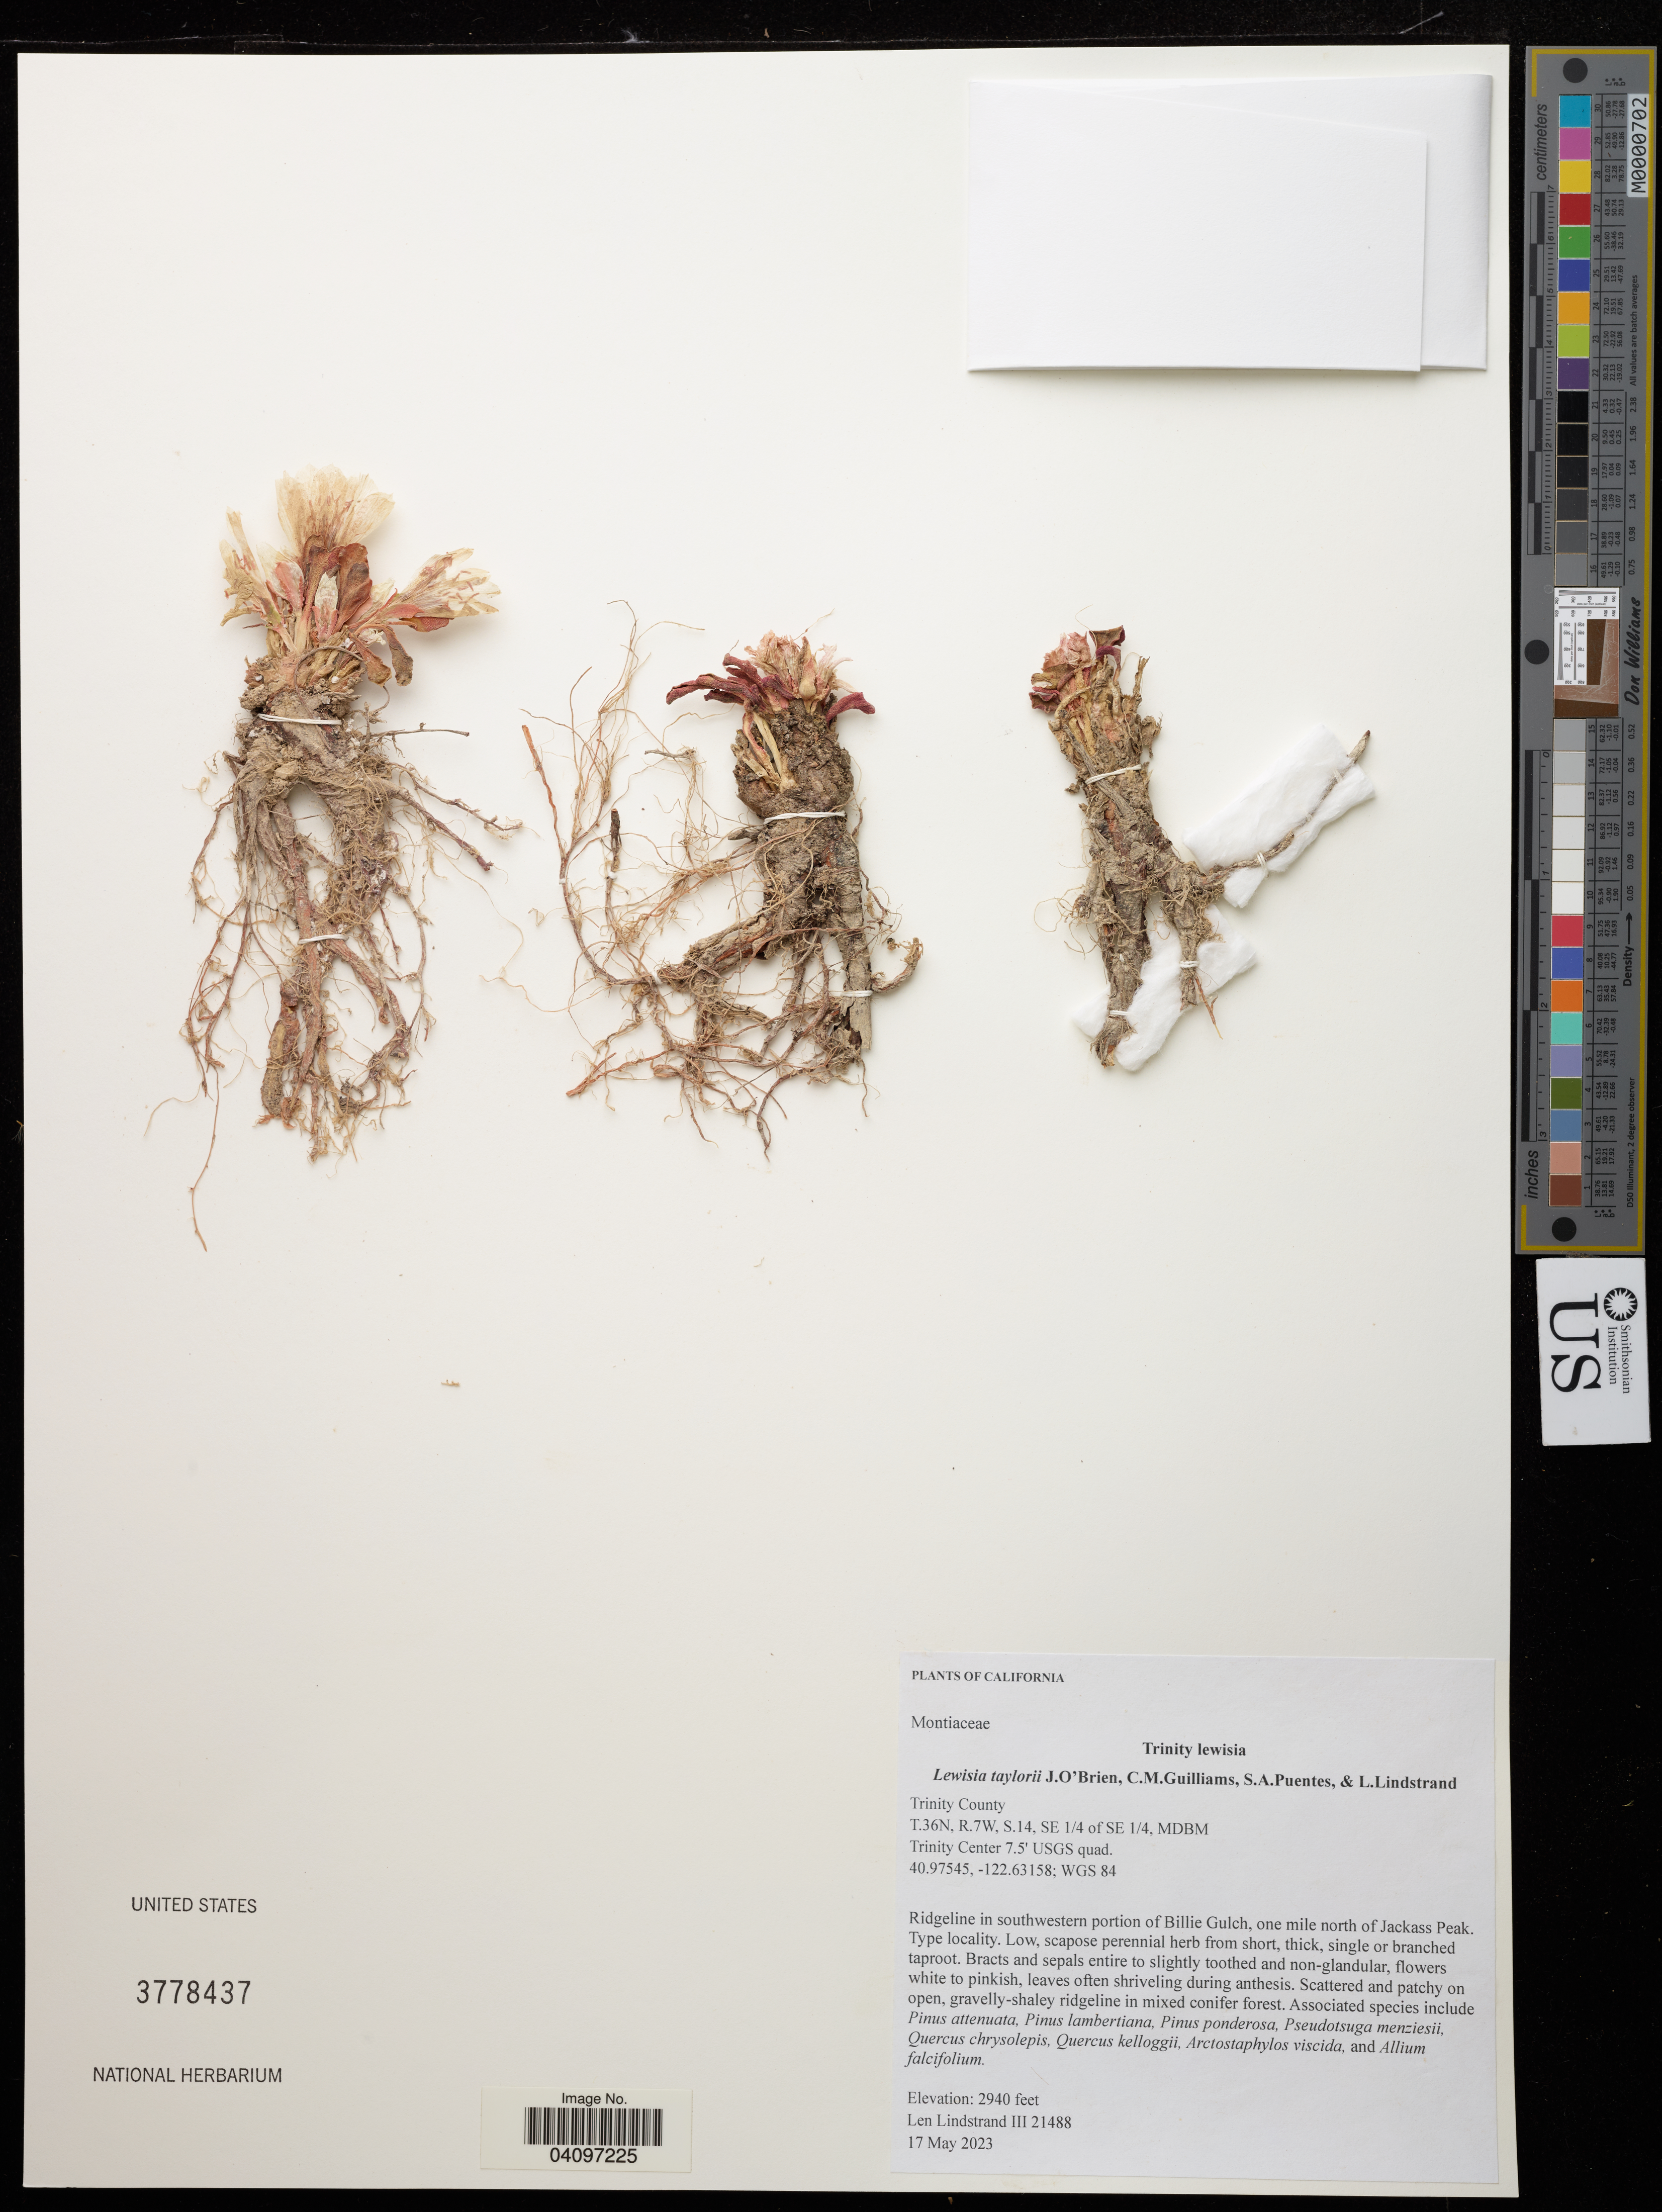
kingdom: Plantae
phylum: Tracheophyta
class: Magnoliopsida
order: Caryophyllales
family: Montiaceae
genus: Lewisia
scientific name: Lewisia taylorii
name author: (S. Watson) J. O'Brien et al.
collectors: L. Lindstrand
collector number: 21488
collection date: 2023-05-17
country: United States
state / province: California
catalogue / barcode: US 3778437